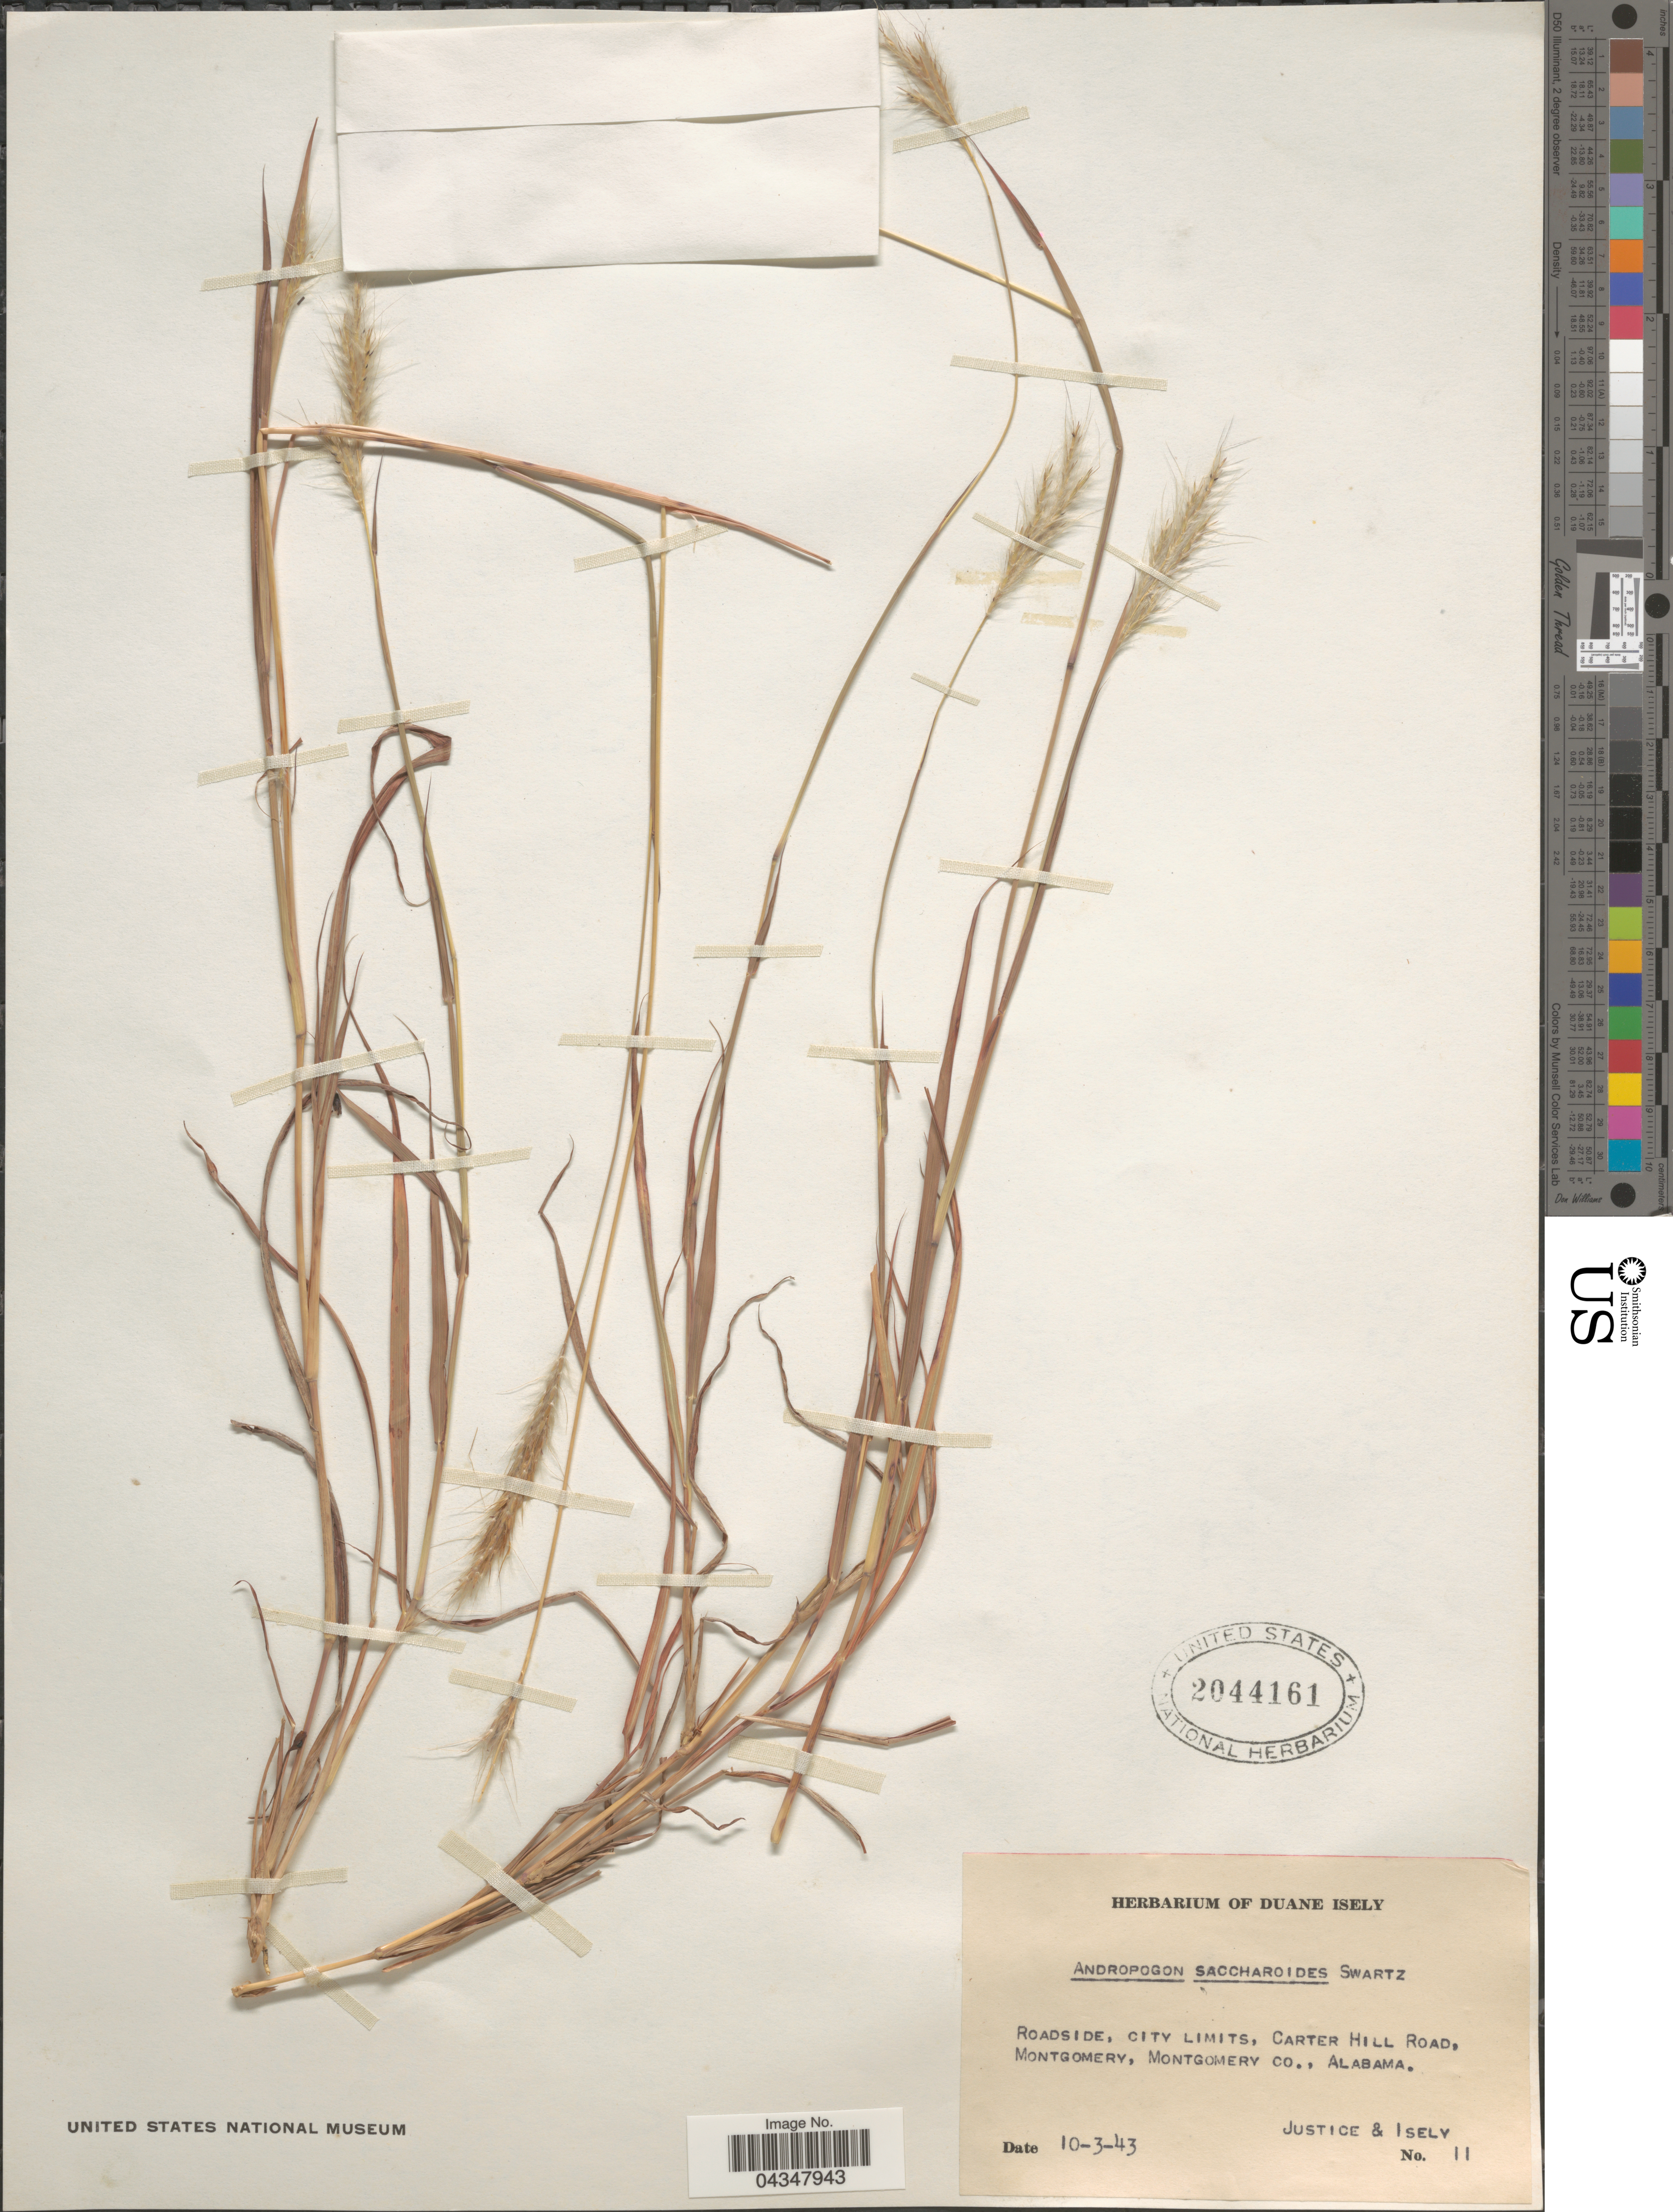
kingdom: Plantae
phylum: Tracheophyta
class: Liliopsida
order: Poales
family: Poaceae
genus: Bothriochloa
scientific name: Bothriochloa saccharoides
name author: (Sw.) Rydb.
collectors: Justice & D. Isely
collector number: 11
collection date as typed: Transcribed d/m/y: 3/10/43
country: United States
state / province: Alabama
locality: Roadside, City Limits, Carter Hill Road, Montgomery, Montgomery Co.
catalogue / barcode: US 2044161